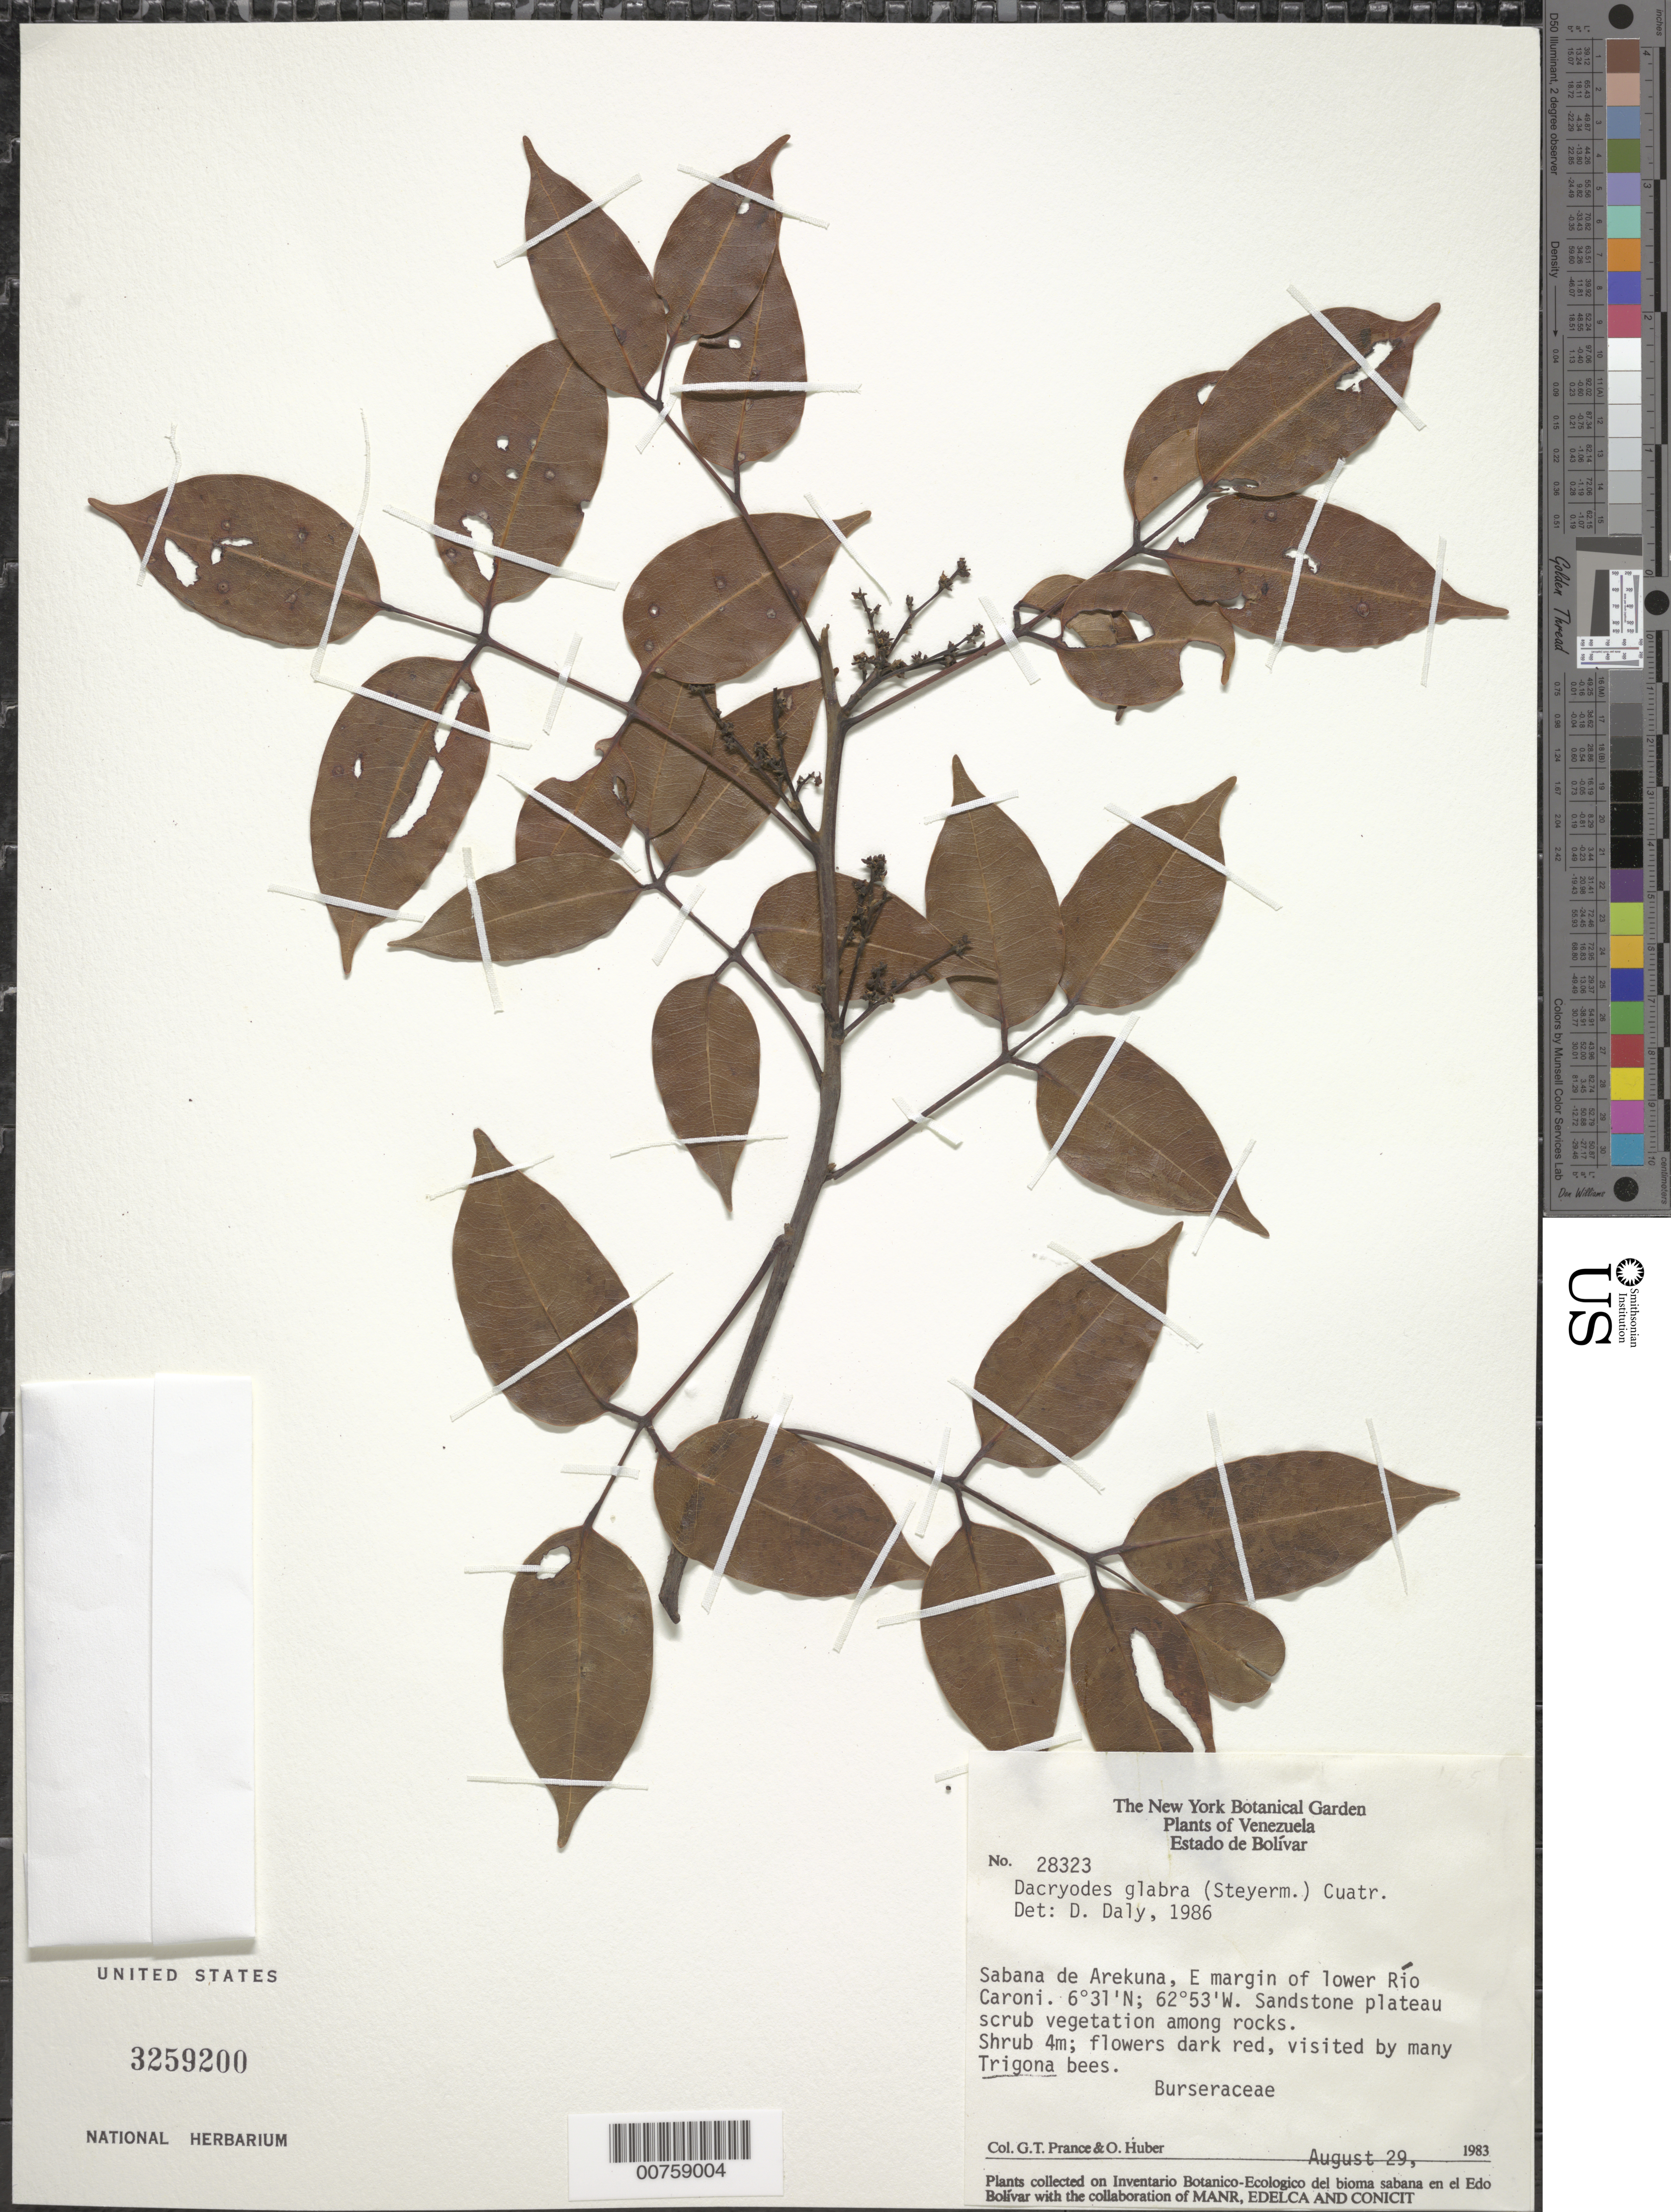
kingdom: Plantae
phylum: Tracheophyta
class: Magnoliopsida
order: Sapindales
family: Burseraceae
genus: Dacryodes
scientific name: Dacryodes glabra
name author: (Steyerm.) Cuatrec.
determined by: Daly, D. C.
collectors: G. T. Prance & O. Huber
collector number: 28323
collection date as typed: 29-Aug-83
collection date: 1983-08-29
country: Venezuela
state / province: Bolívar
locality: Sabana de Arekuna, E margin of lower Río Caroní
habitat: Sandstone plateau scrub vegetation among rocks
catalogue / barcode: US 3259200